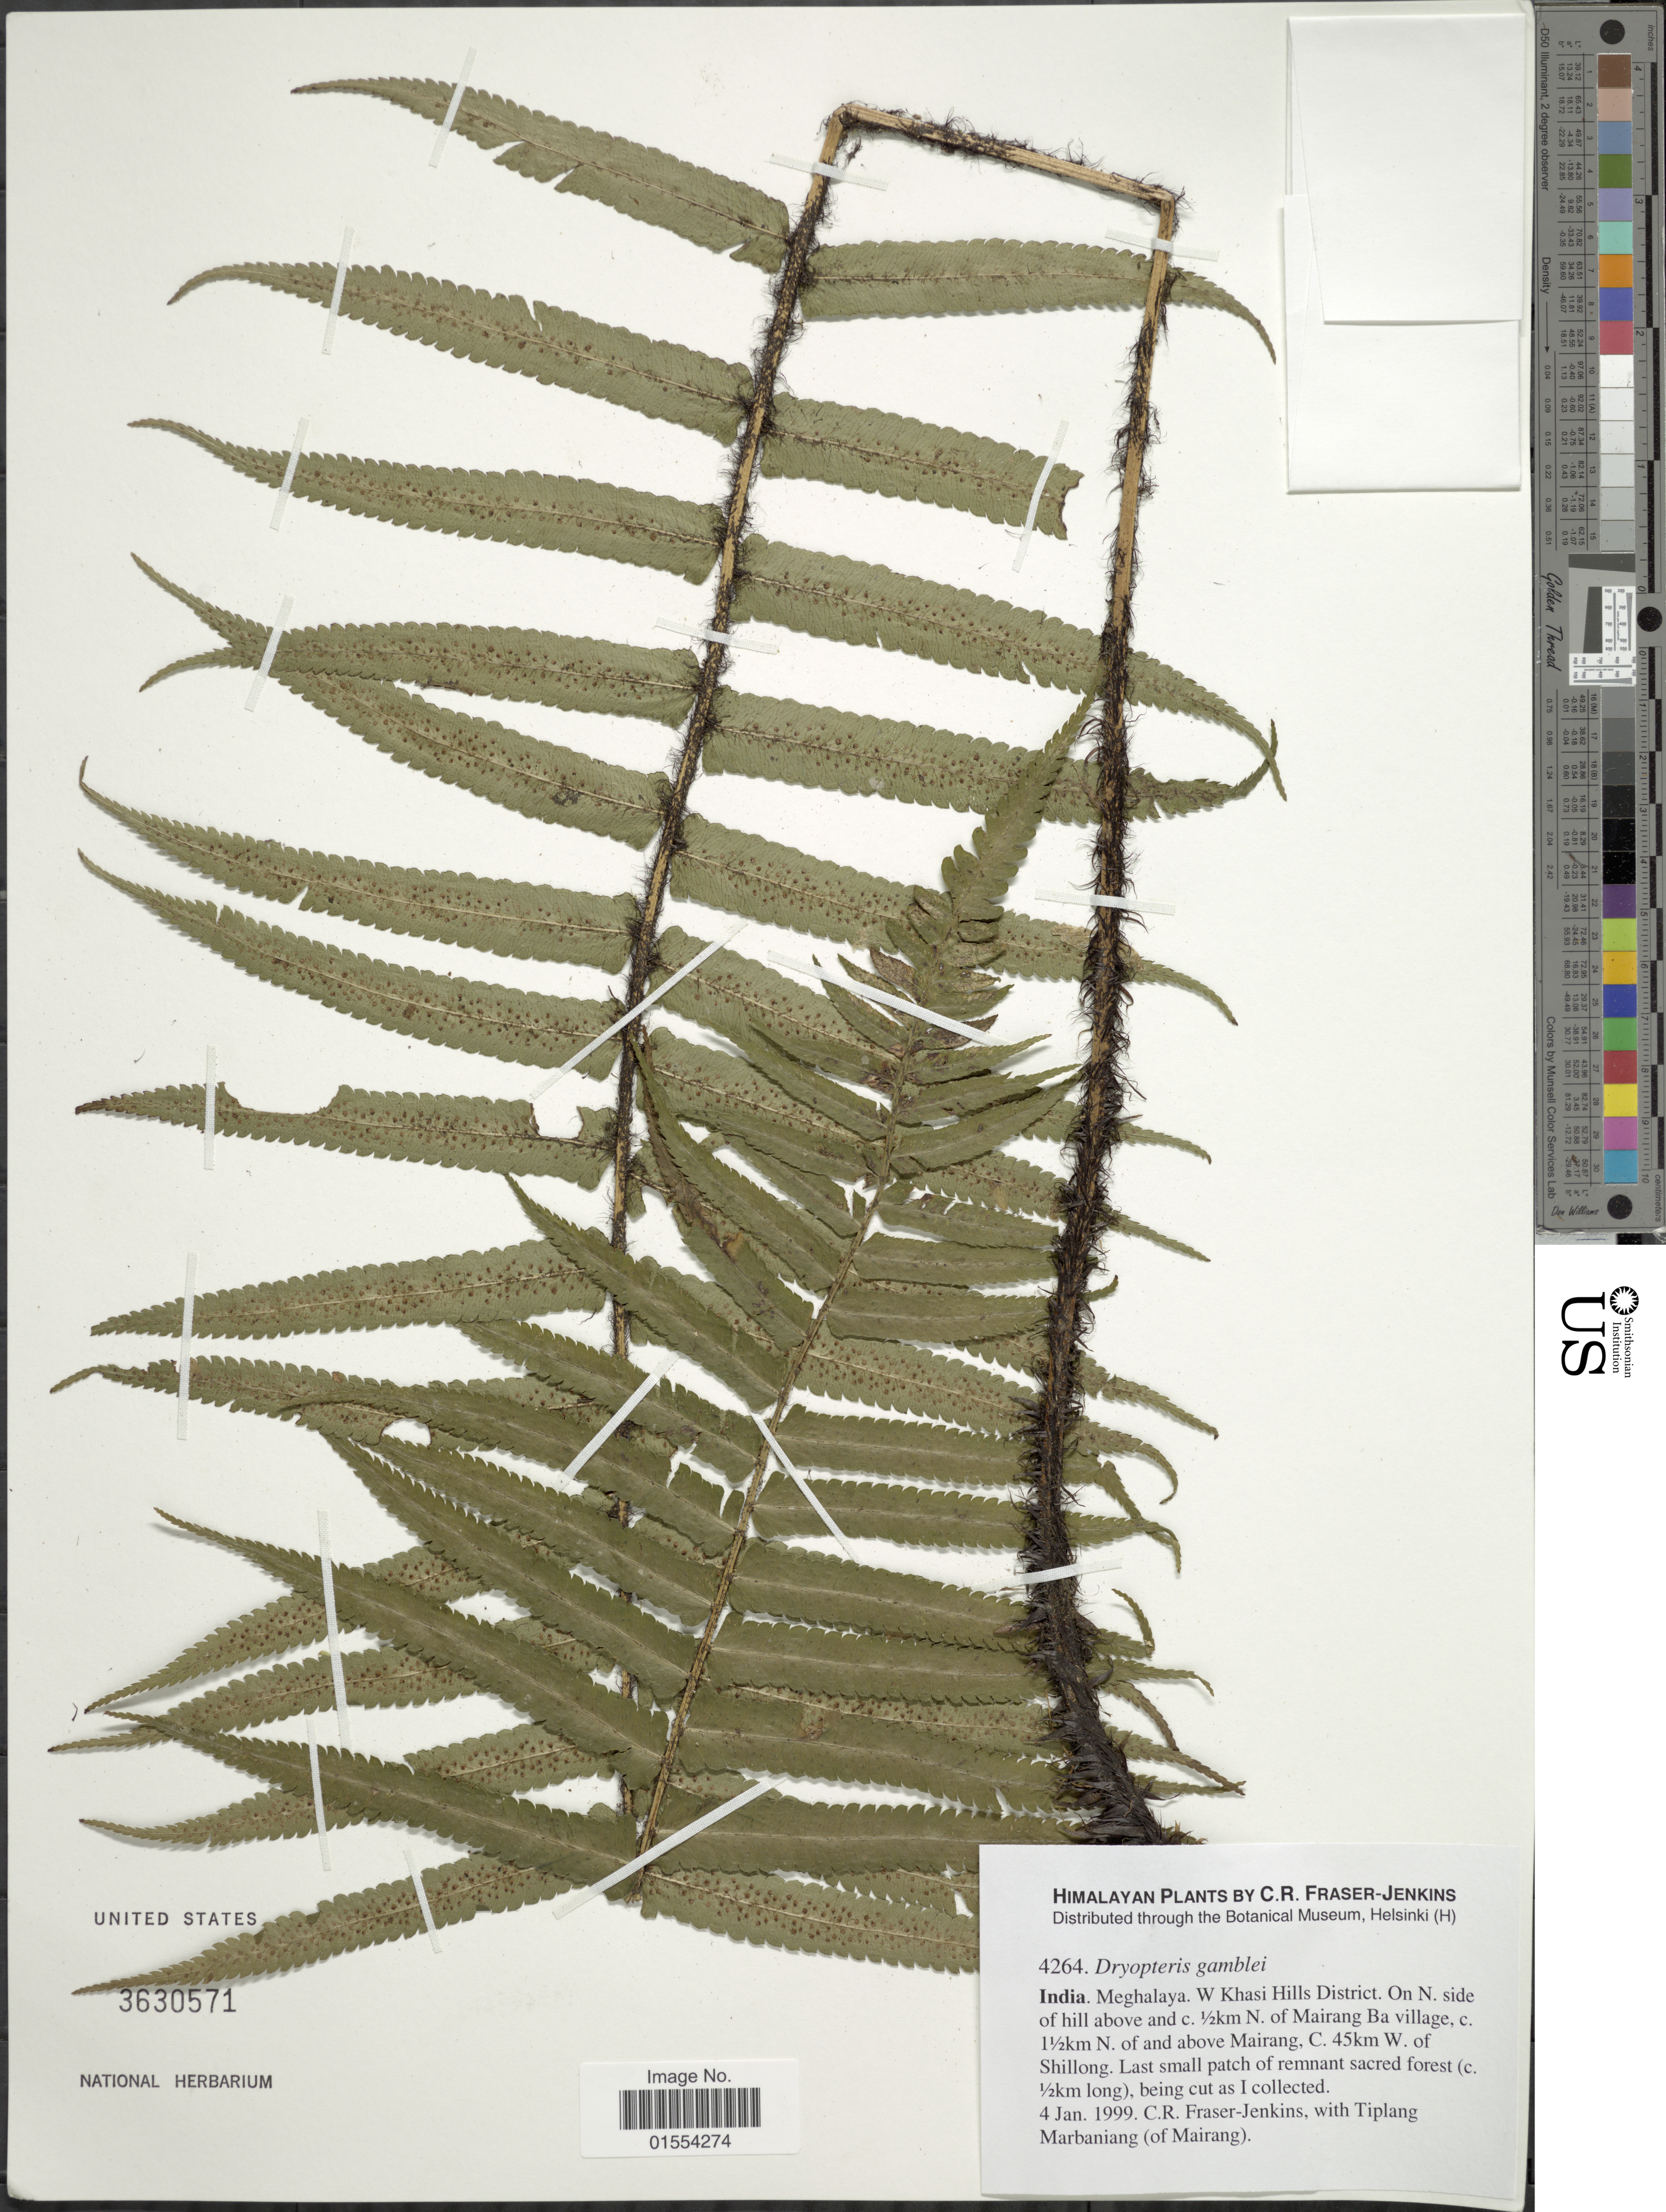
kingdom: Plantae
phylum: Tracheophyta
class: Polypodiopsida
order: Polypodiales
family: Dryopteridaceae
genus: Dryopteris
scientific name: Dryopteris gamblei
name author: (C. Hope) C. Chr.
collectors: C. R. Fraser-Jenkins & T. Marbaniang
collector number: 4264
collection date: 1999-01-04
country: India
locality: Himalayan. India. Meghalaya, W Khasi Hills District, On N side of Hill above and c.½ km N. of Mairang Ba Village, c. 1½km N, of and above Mairang, C. 45km W. of Shillong.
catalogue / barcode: US 3630571